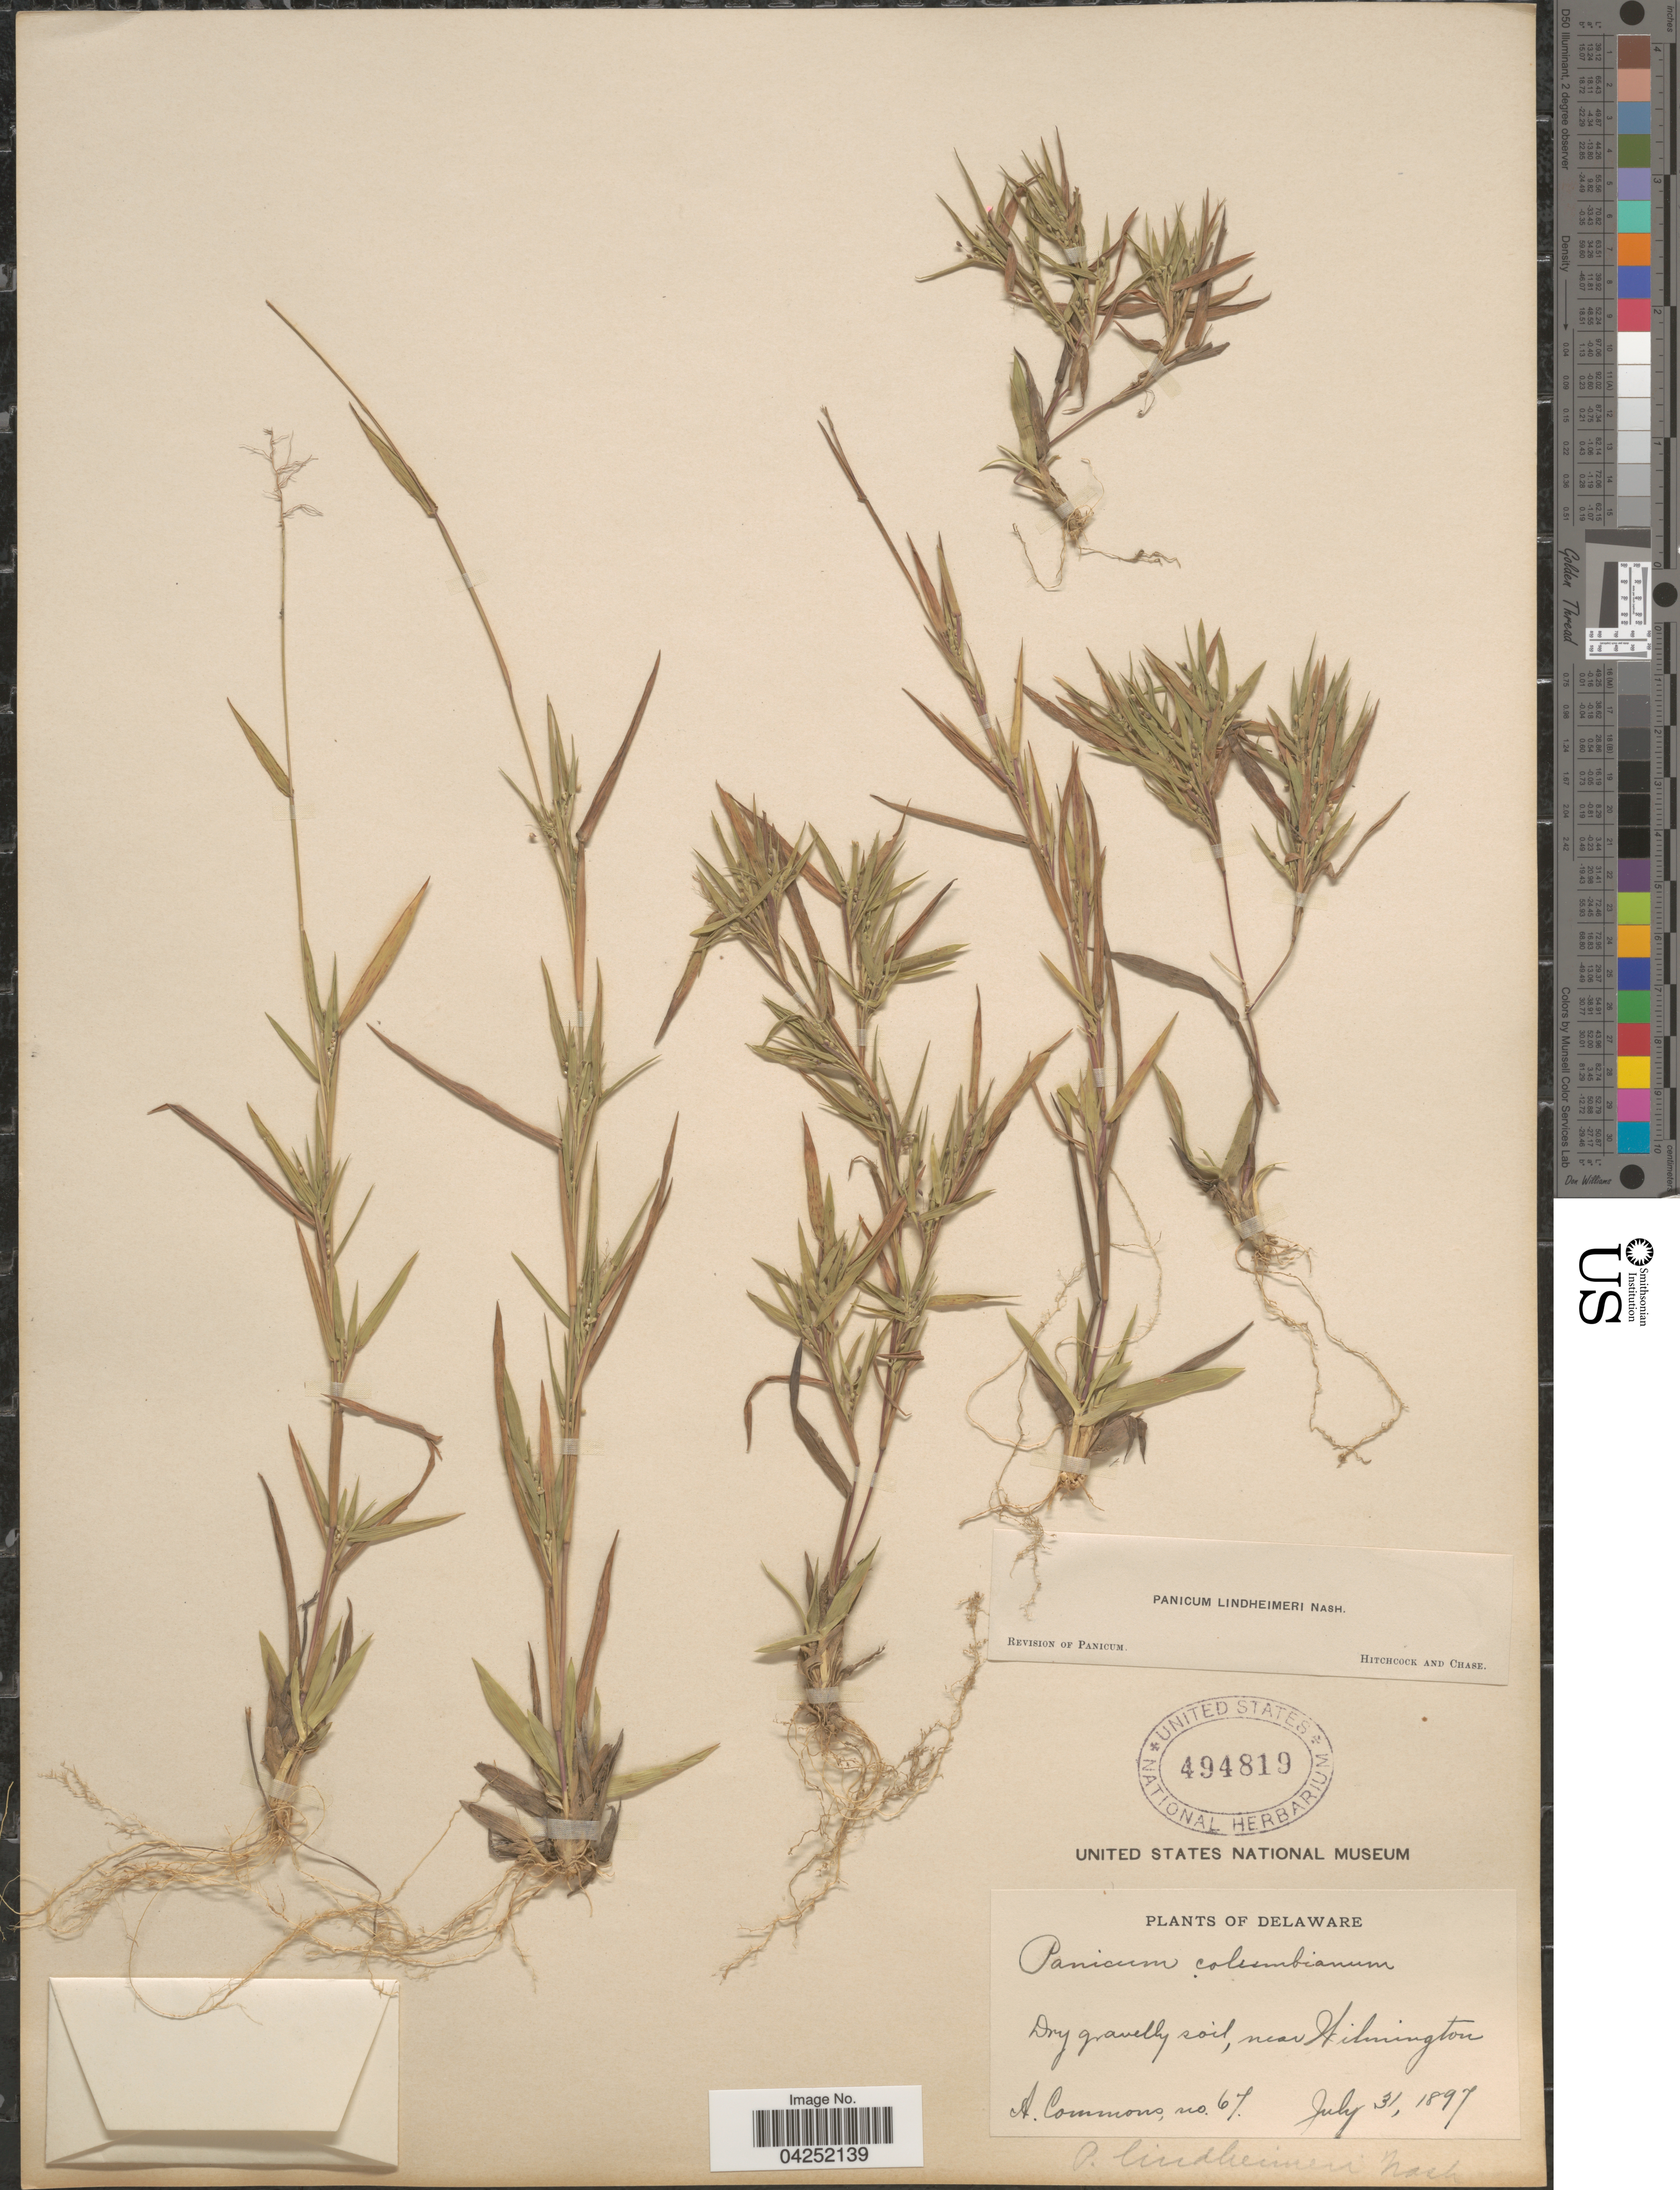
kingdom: Plantae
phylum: Tracheophyta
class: Liliopsida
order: Poales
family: Poaceae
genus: Dichanthelium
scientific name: Dichanthelium acuminatum var. lindheimeri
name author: (Nash) Gould & C.A. Clark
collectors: A. Commons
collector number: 67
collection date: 1897-07-31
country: United States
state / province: Delaware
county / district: New Castle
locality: Dry gravelly soil, near Wilmington.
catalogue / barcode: US 494819